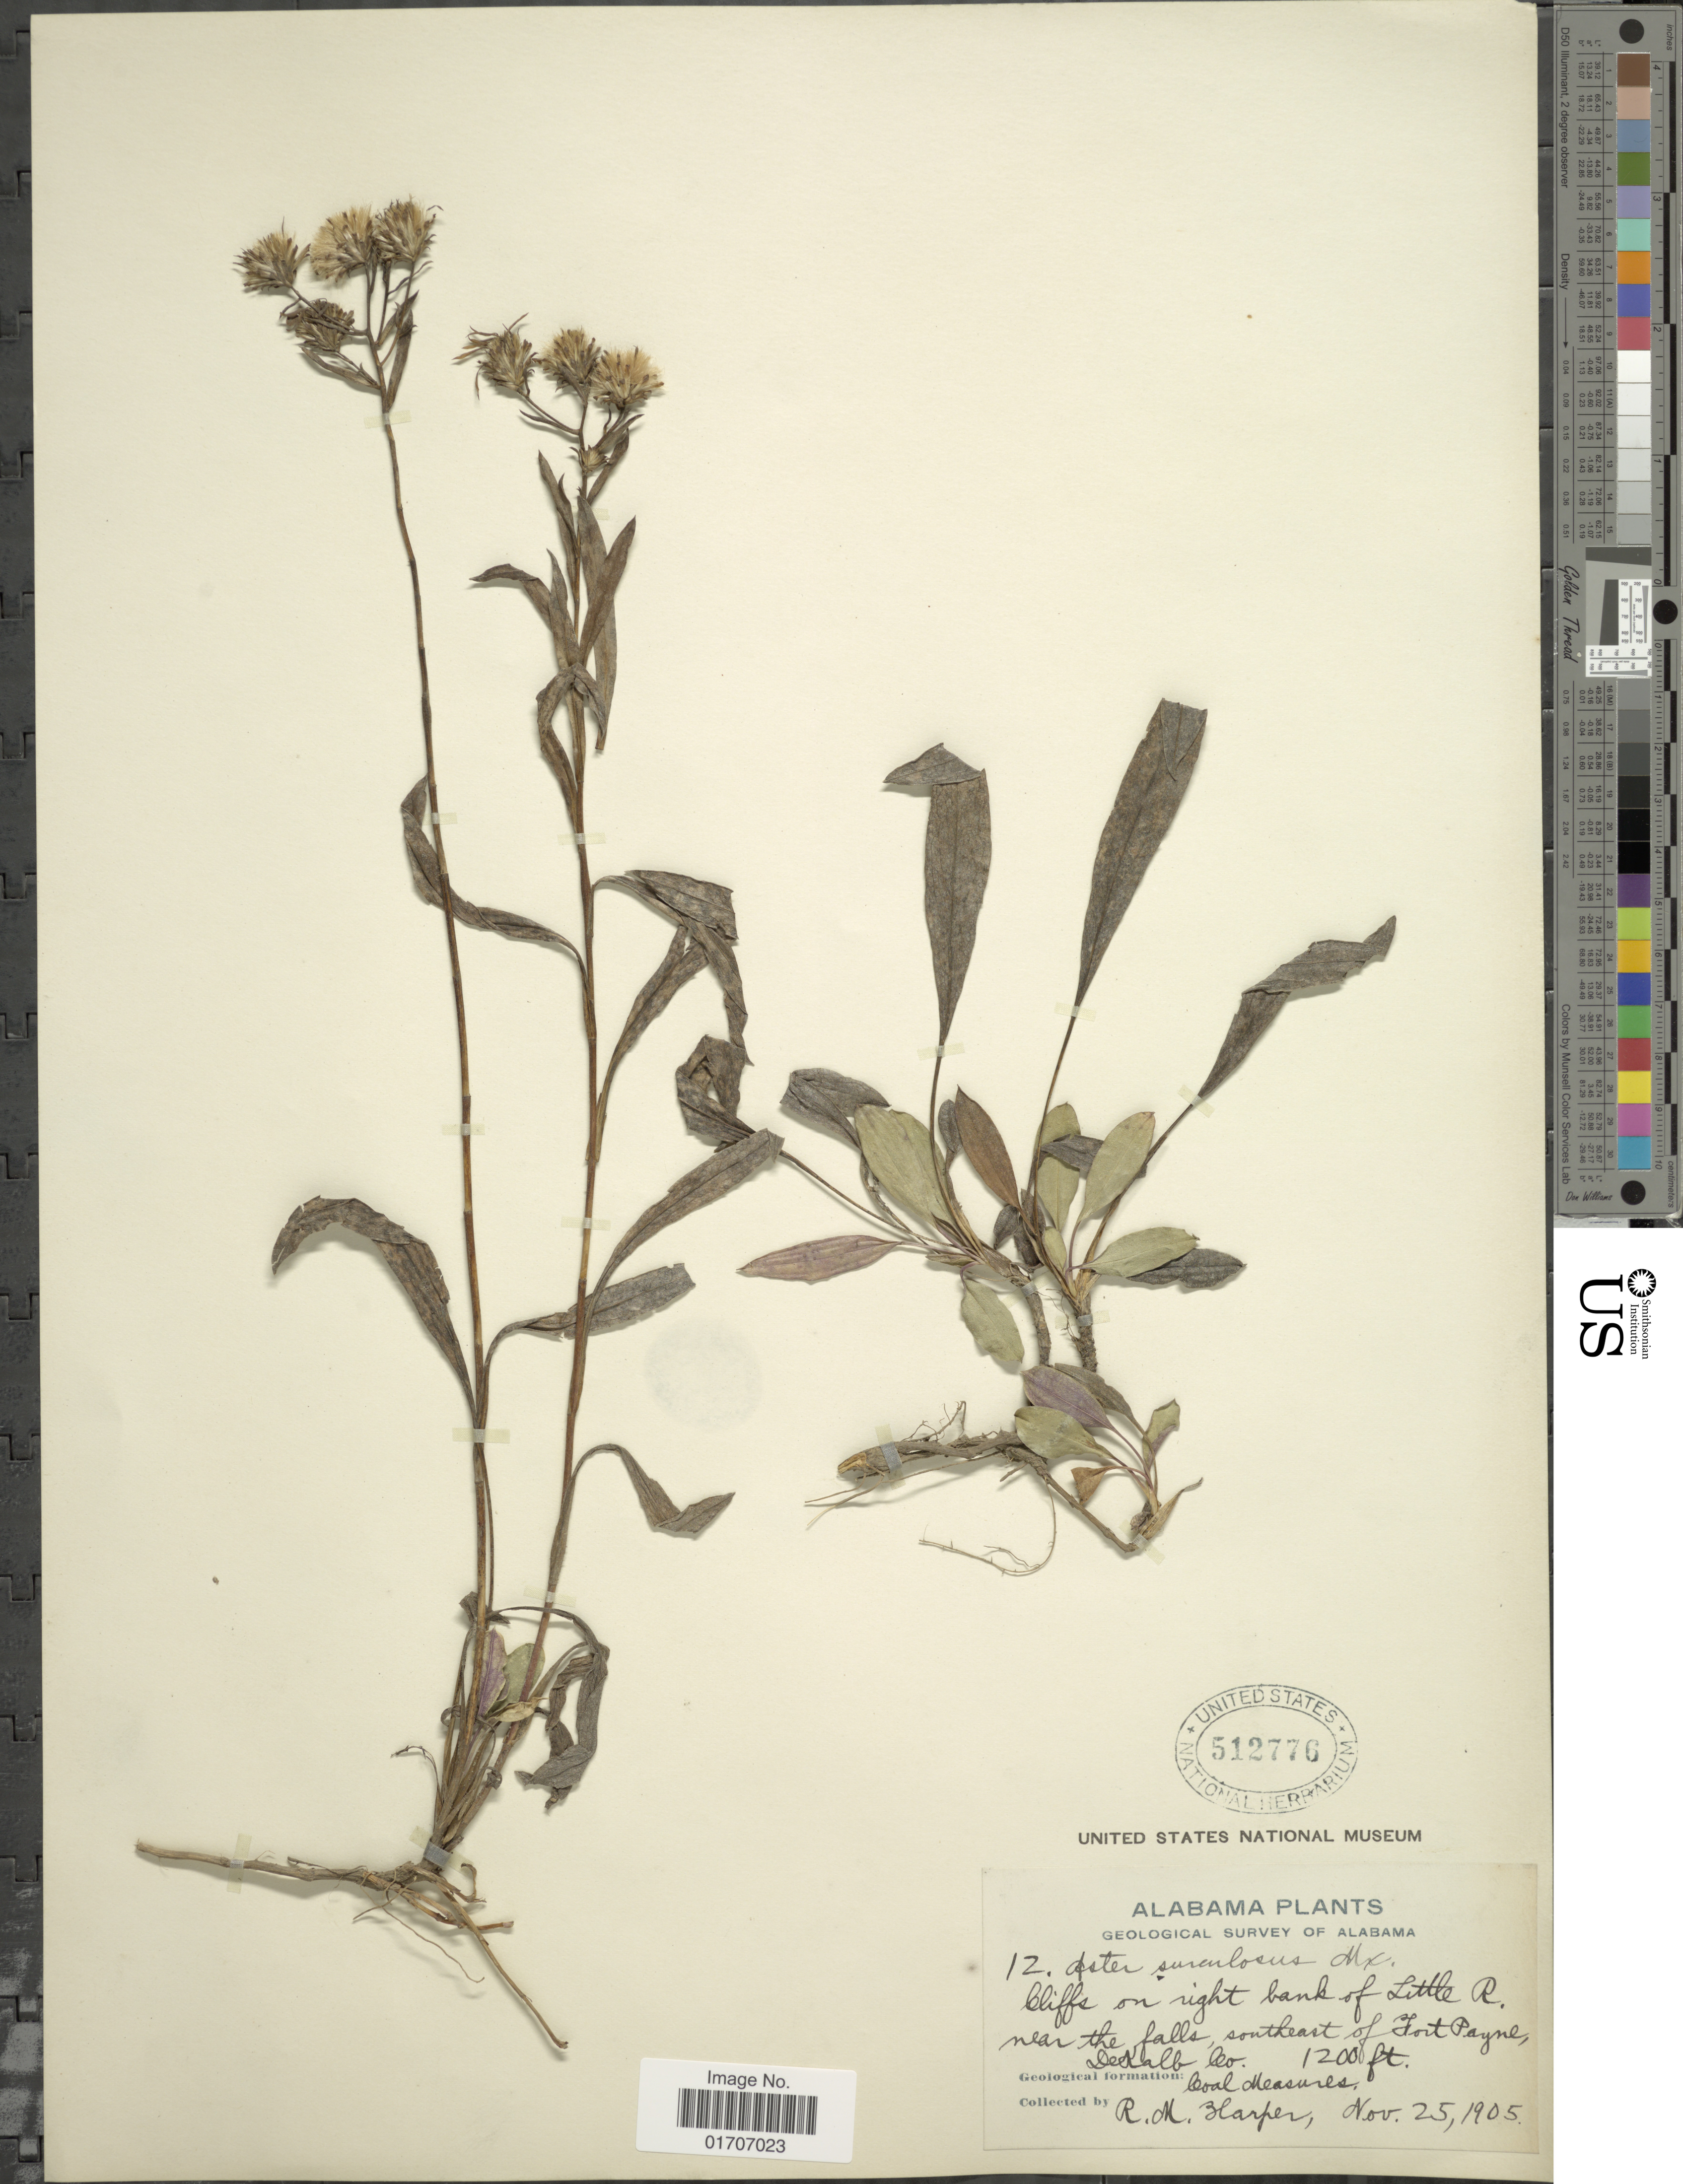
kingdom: Plantae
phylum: Tracheophyta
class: Magnoliopsida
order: Asterales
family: Asteraceae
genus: Eurybia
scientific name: Eurybia surculosa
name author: (Michx.) G.L. Nesom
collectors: R. M. Harper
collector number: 12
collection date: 1905-11-25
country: United States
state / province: Alabama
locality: Near the falls, southeast of Fort Payne, Dekalb Co. Geological formation: Coal Measures.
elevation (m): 366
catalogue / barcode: US 512776